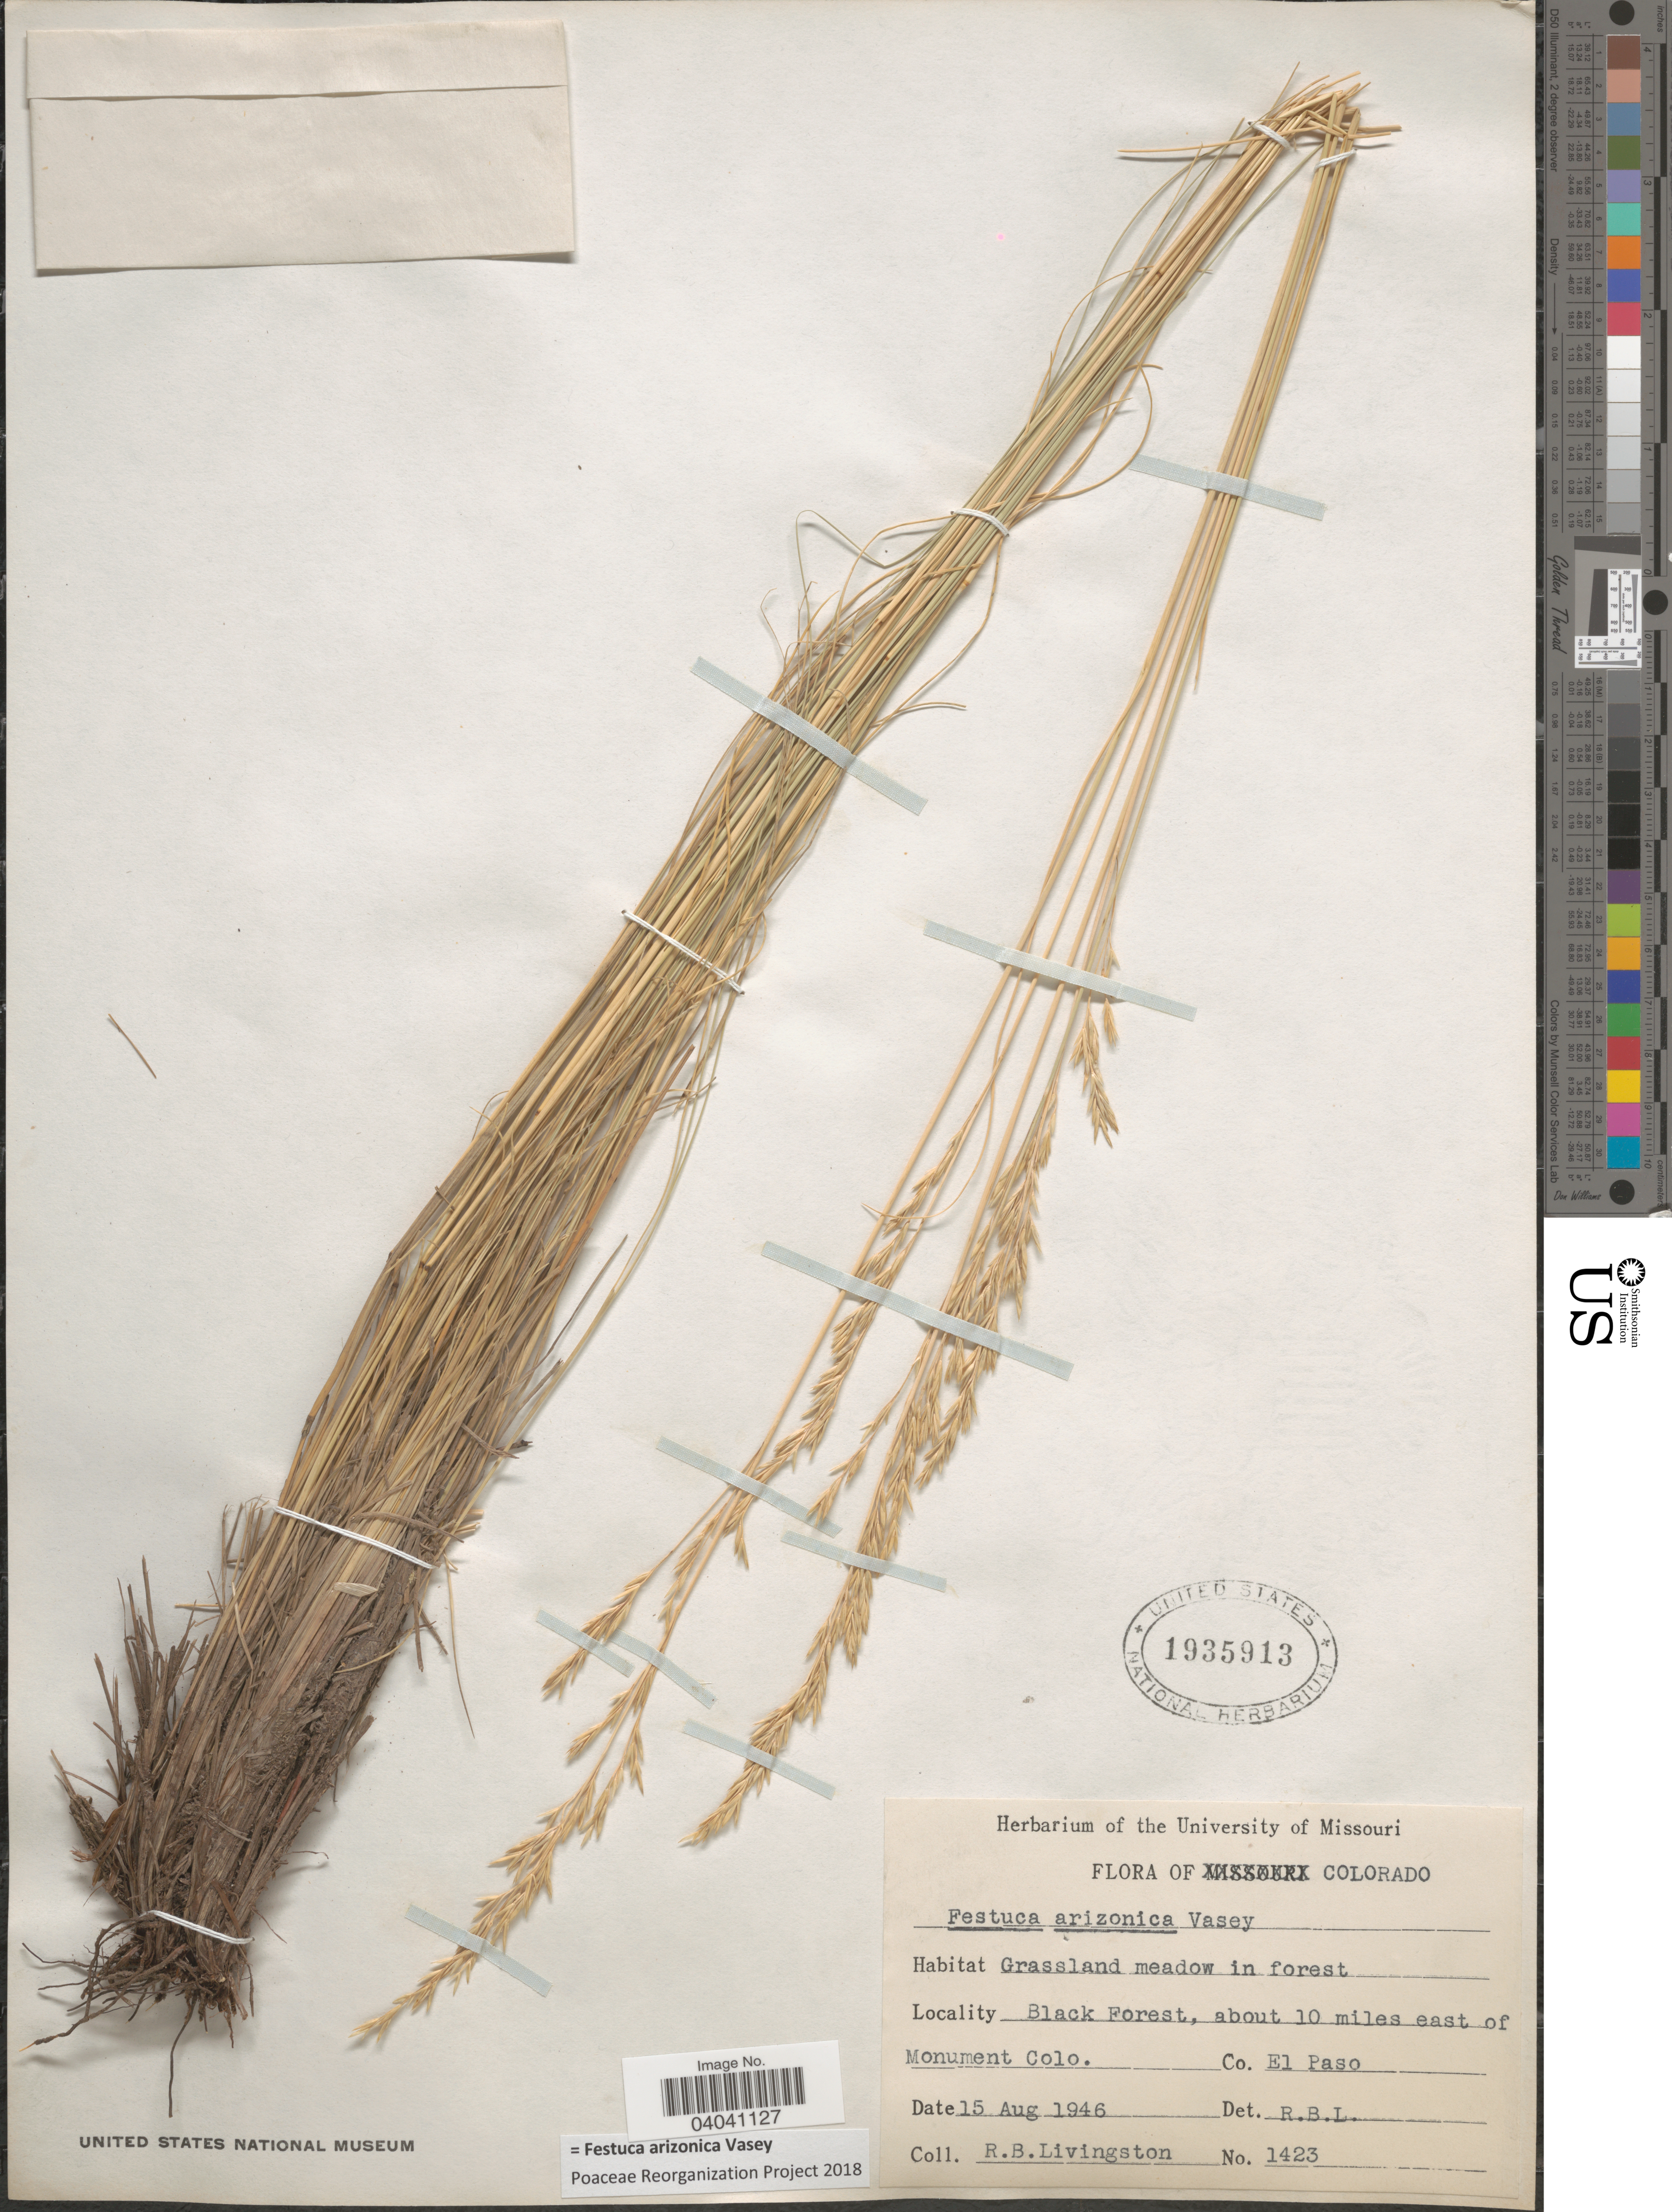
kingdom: Plantae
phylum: Tracheophyta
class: Liliopsida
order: Poales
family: Poaceae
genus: Festuca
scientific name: Festuca arizonica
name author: Vasey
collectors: R. Livingston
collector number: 1423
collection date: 1946-08-15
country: United States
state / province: Colorado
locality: Black Forest, about 10 miles east of Monument Colo. Co. El Paso.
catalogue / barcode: US 1935913